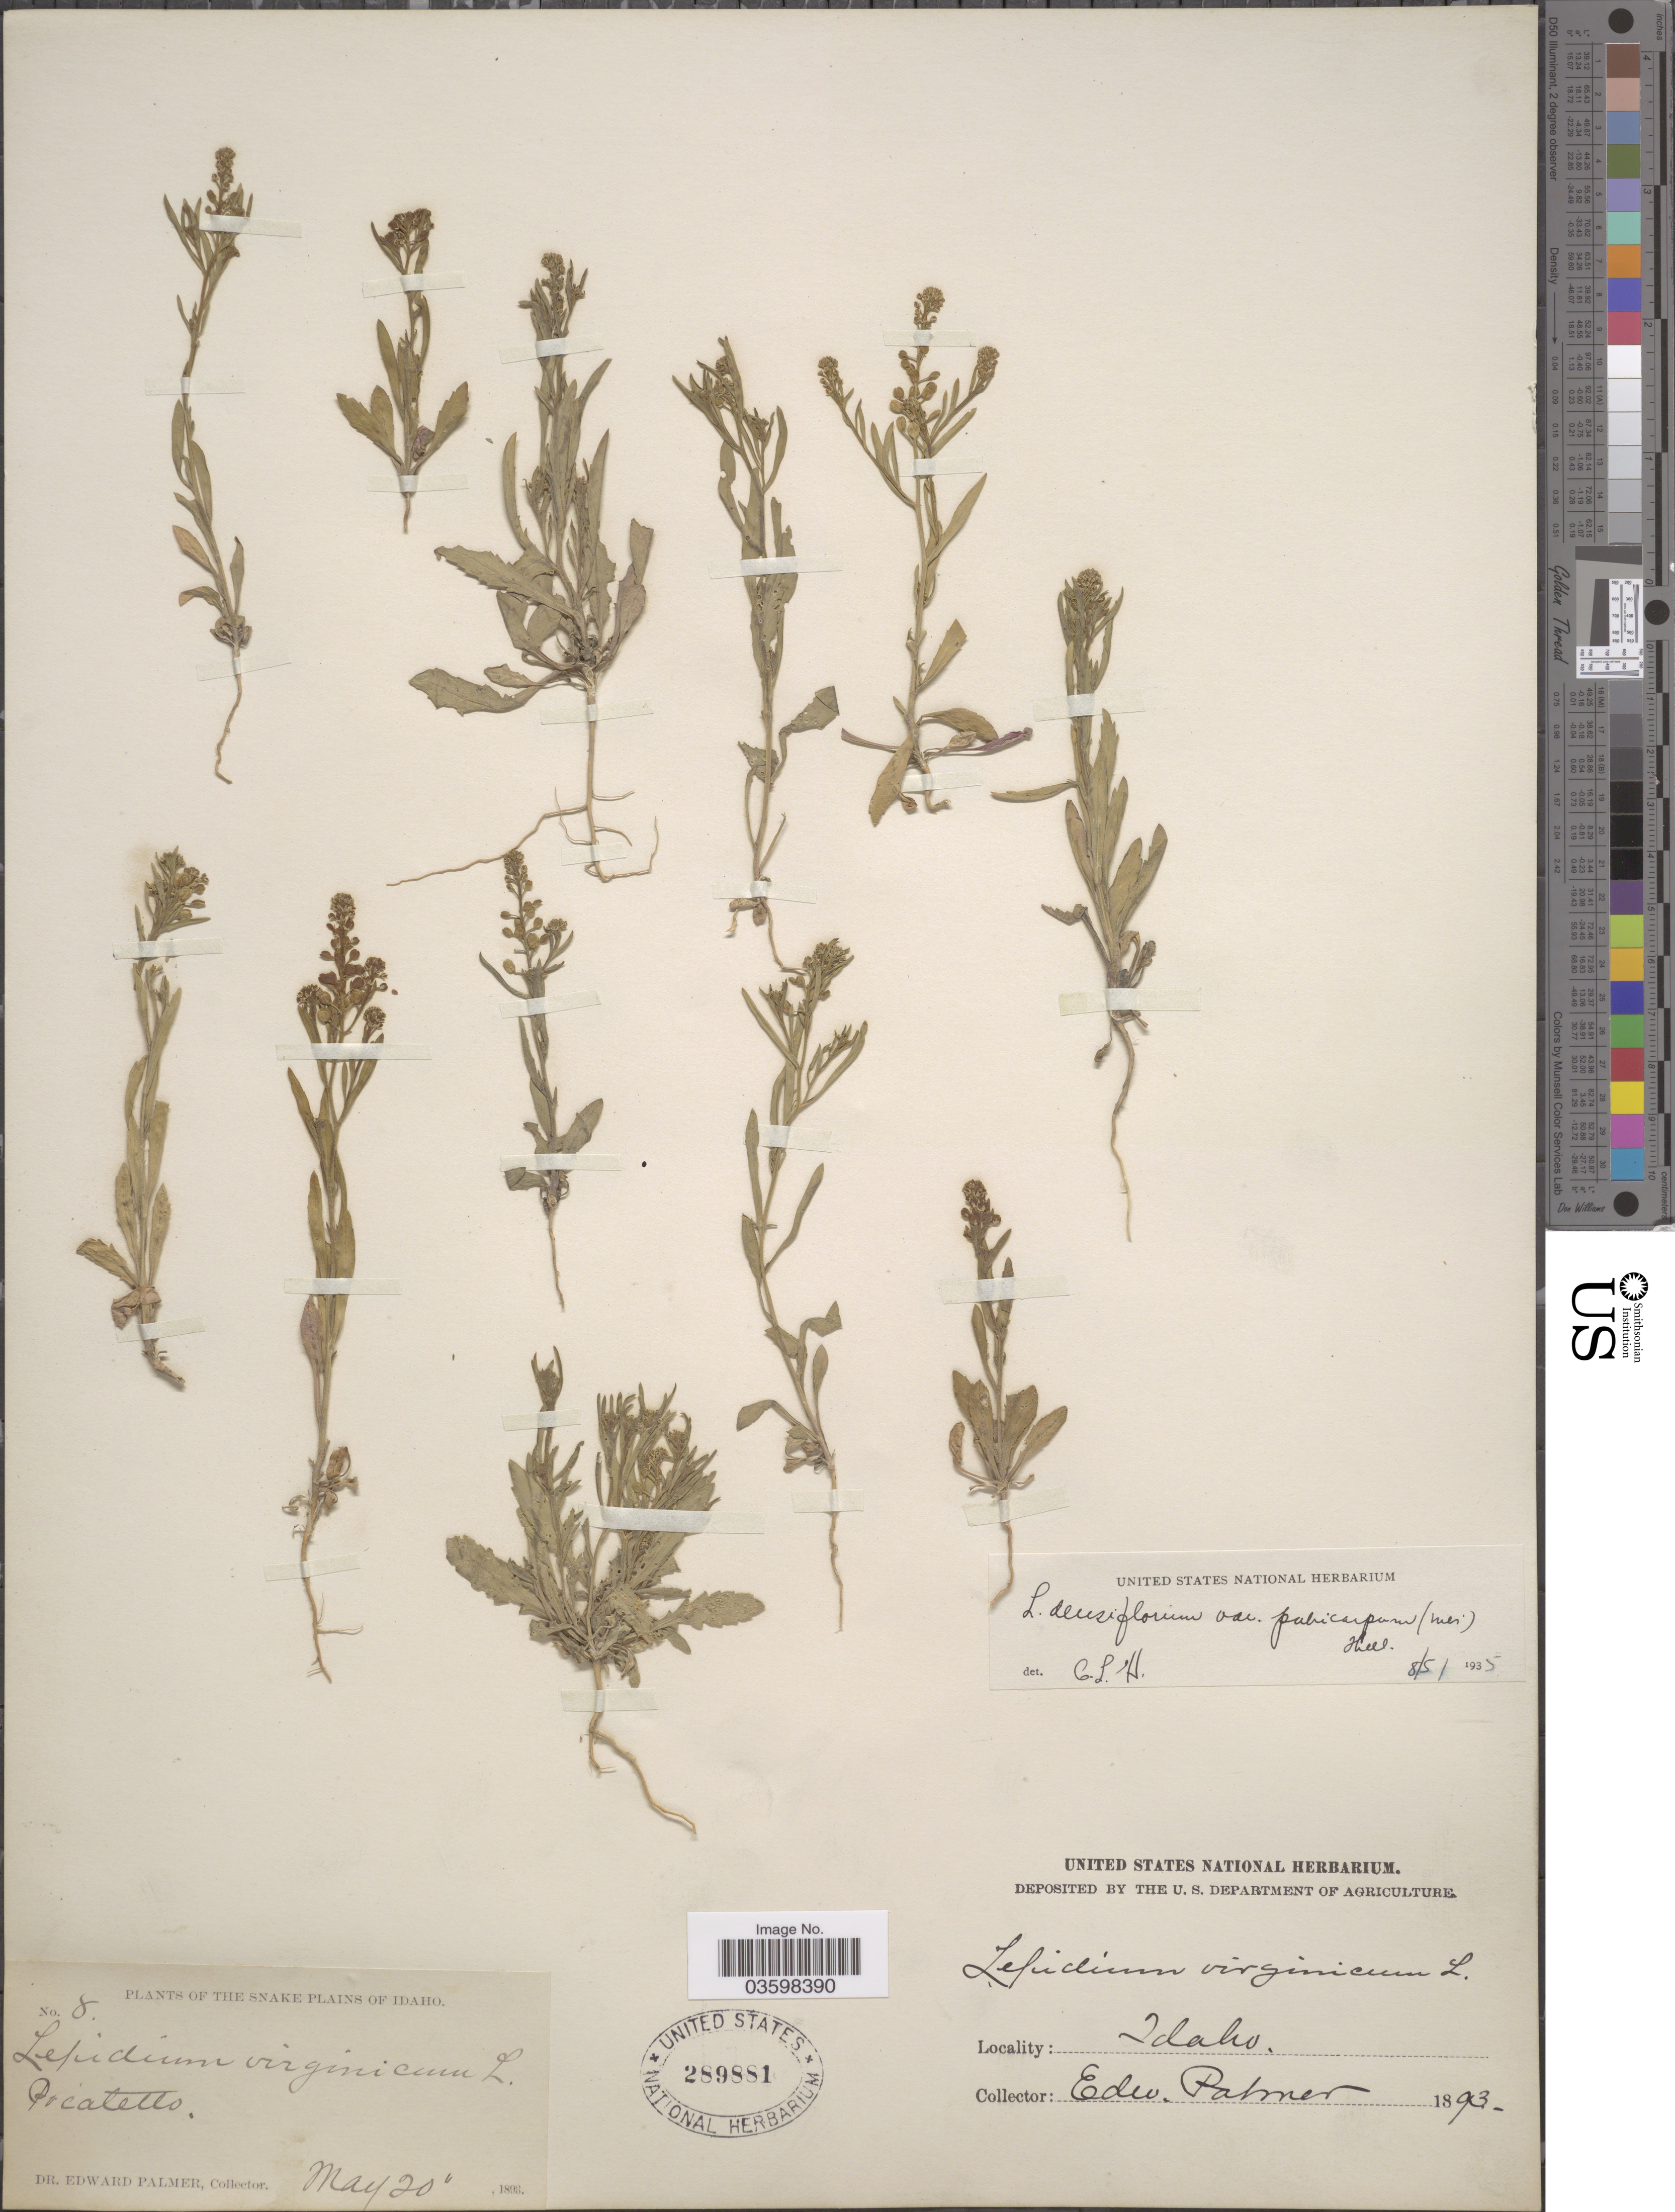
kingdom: Plantae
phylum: Tracheophyta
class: Magnoliopsida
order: Brassicales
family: Brassicaceae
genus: Lepidium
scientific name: Lepidium densiflorum var. pubecarpum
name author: (A. Nelson) Thell.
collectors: E. Palmer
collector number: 8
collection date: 1893-05-20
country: United States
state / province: Idaho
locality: The Snake Plains of Idaho. Pocatello.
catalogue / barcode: US 289881